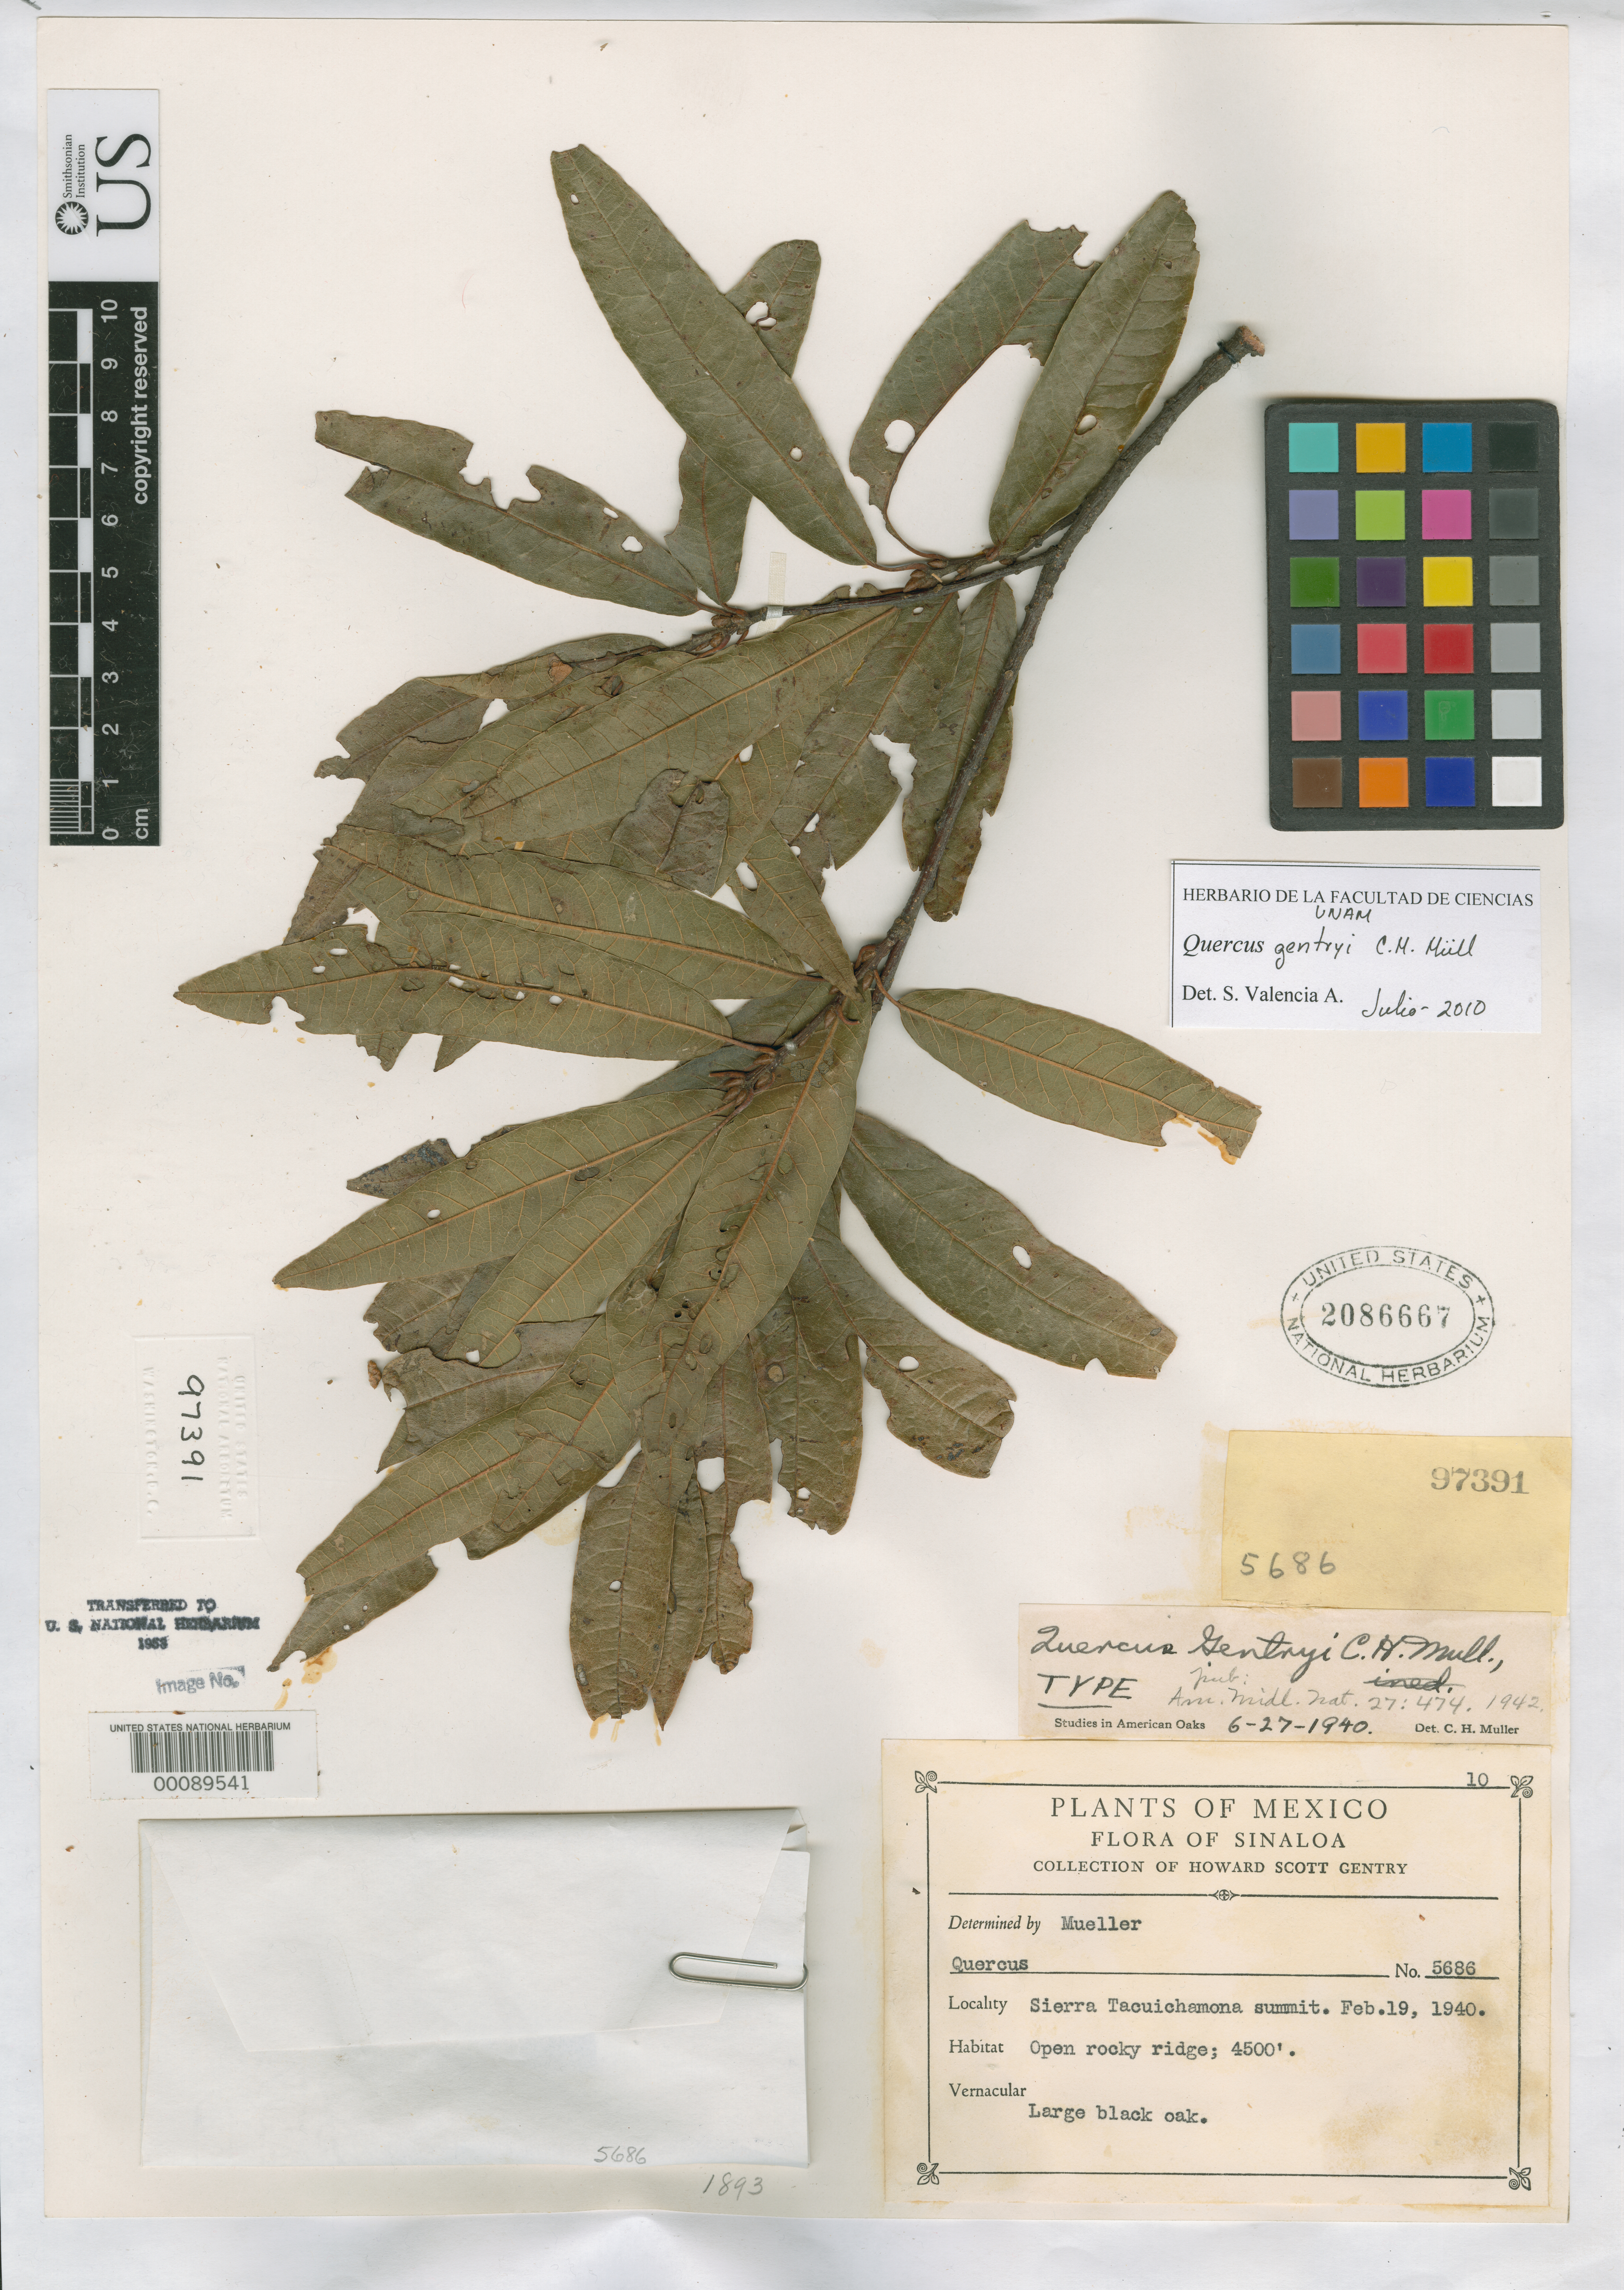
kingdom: Plantae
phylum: Tracheophyta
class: Magnoliopsida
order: Fagales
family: Fagaceae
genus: Quercus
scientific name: Quercus gentryi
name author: C.H. Mull.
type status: Holotype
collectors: H. S. Gentry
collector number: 5686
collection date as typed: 19 Feb 1940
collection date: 1940-02-19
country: Mexico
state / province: Sinaloa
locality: Sierra Tacuichmona summit.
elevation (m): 1372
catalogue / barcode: US 2086667